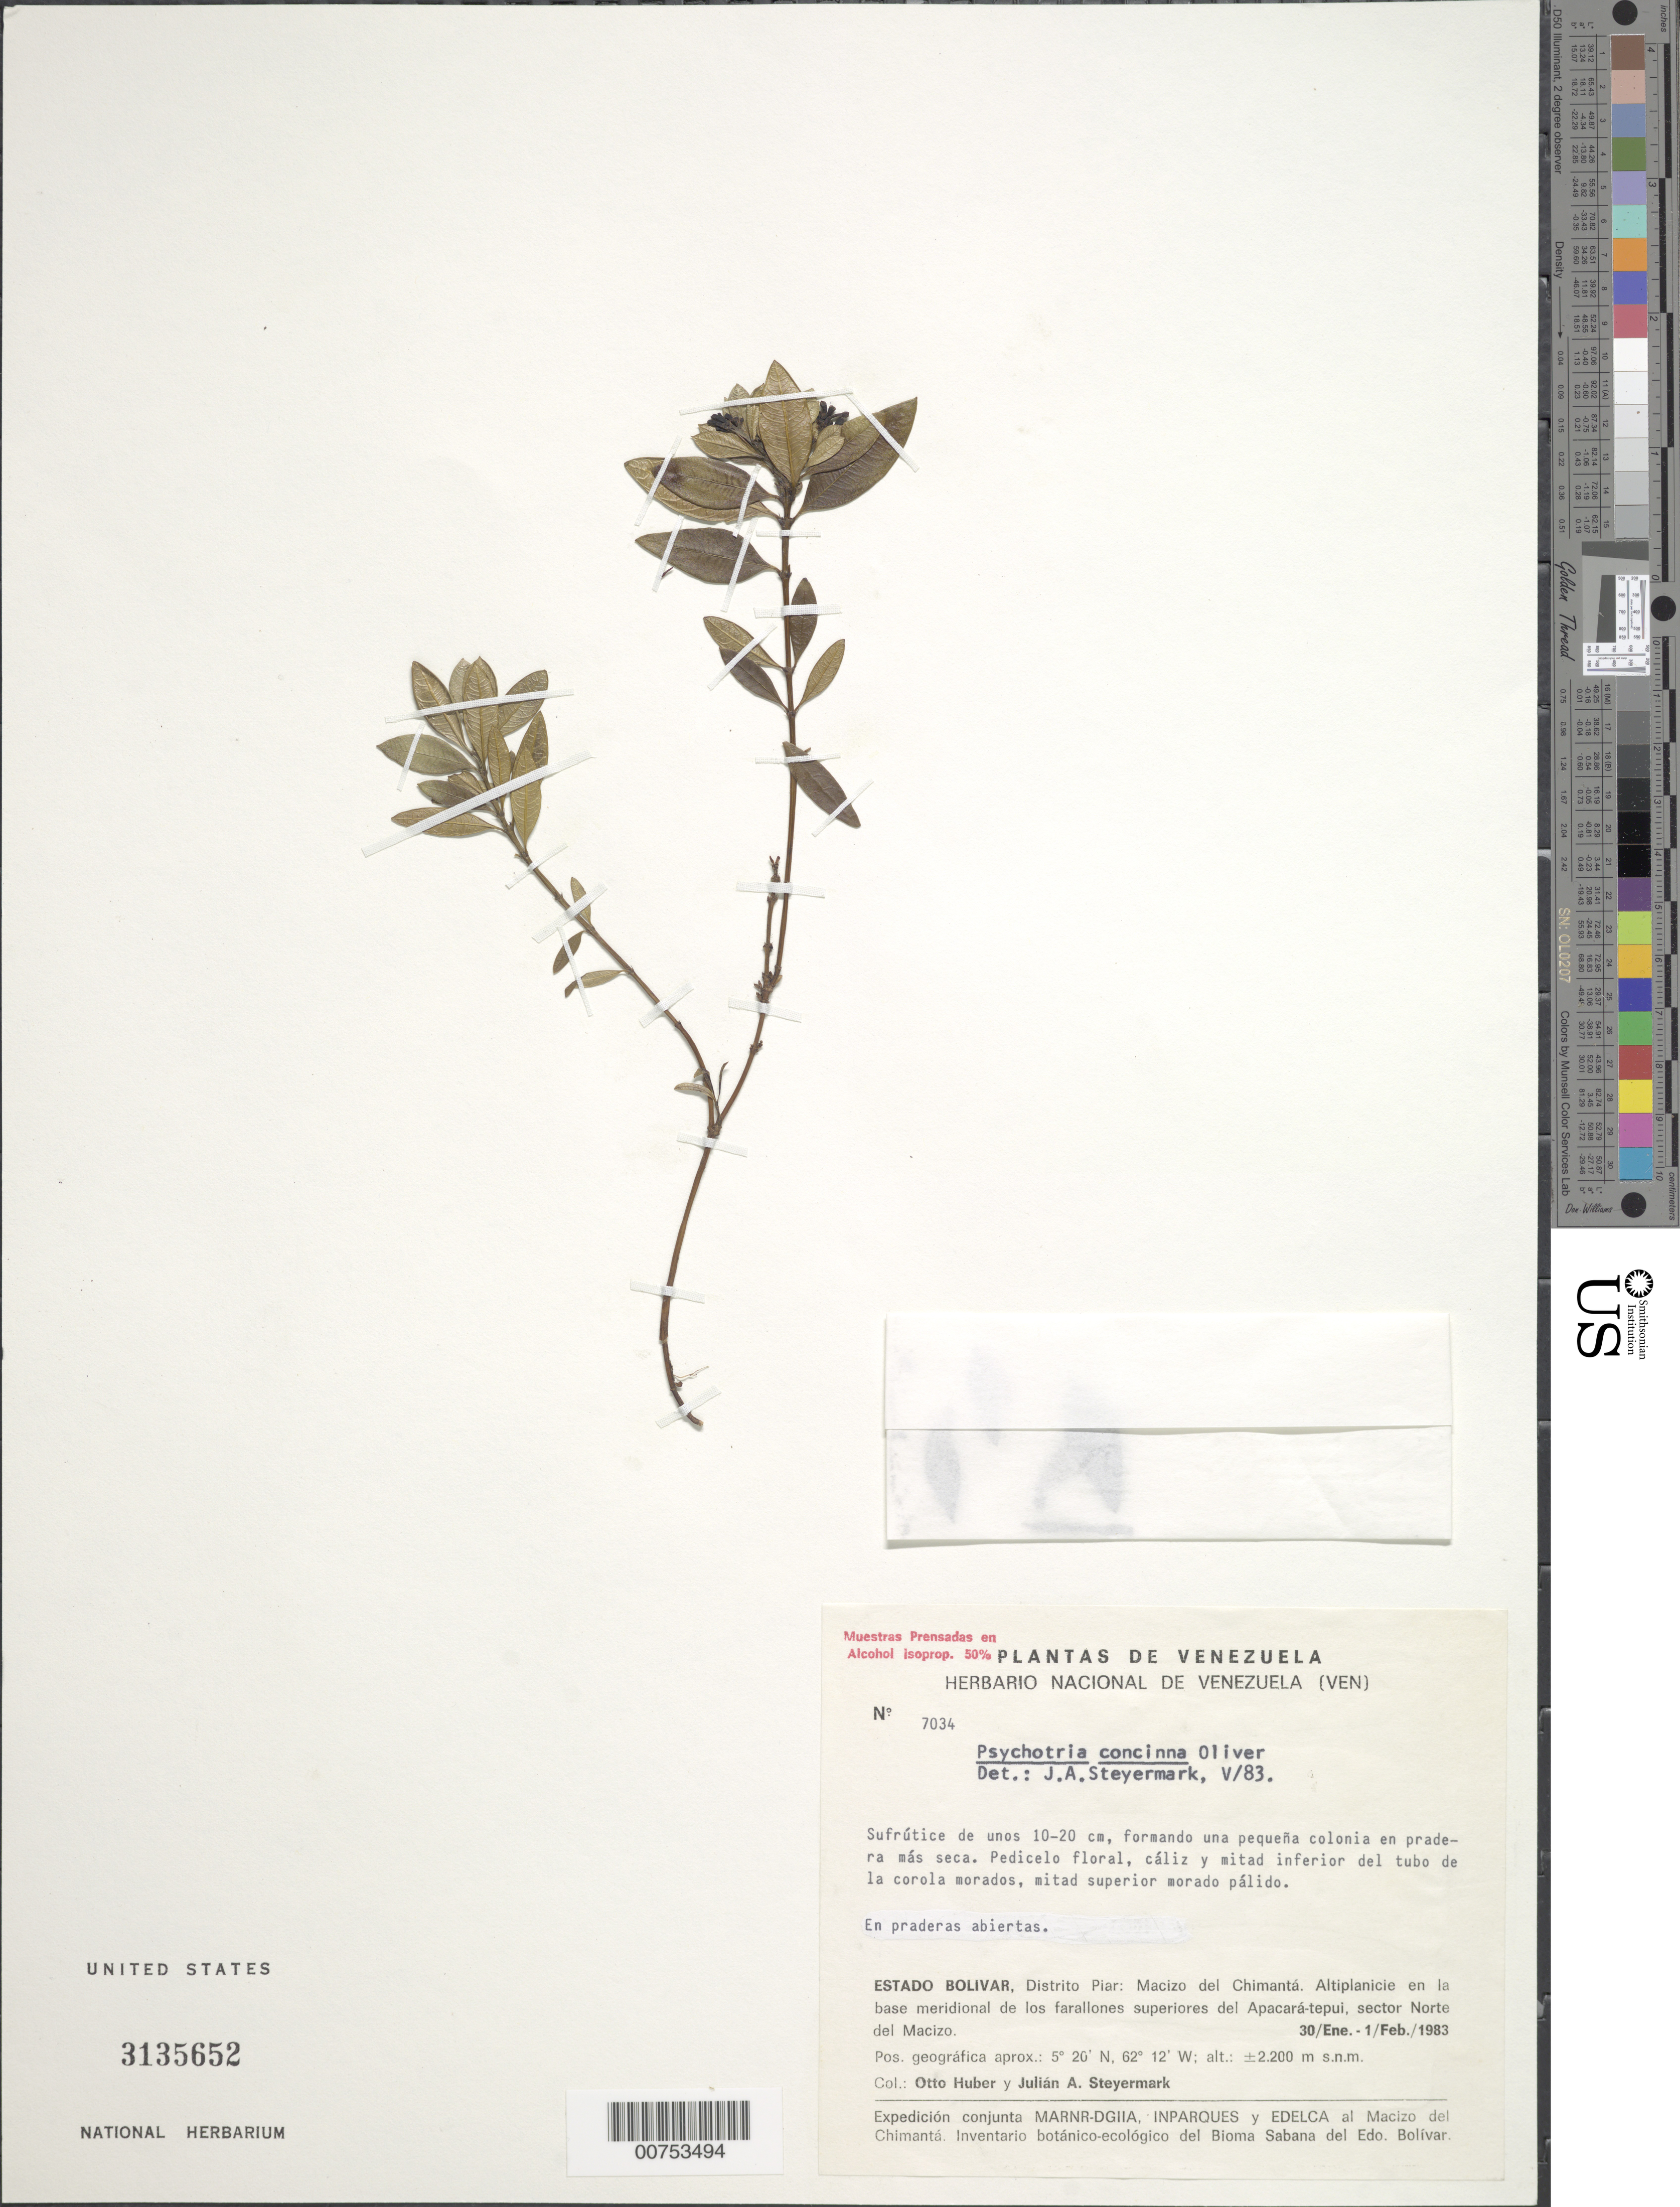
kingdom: Plantae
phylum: Tracheophyta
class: Magnoliopsida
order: Gentianales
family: Rubiaceae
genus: Psychotria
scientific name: Psychotria concinna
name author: Oliv.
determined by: Steyermark, Julian A., (VEN)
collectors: O. Huber & J. Steyermark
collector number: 7034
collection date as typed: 30-Jan-83 to 1-Feb-84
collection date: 1983-01-30/1984-02-01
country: Venezuela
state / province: Bolívar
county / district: Piar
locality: Macizo del Chimantá, altiplanicie en la base meridional de los farallones superíores del Apácara-tepuí, sector Norte del Macizo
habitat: En praderas abiertas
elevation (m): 2200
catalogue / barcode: US 3135652